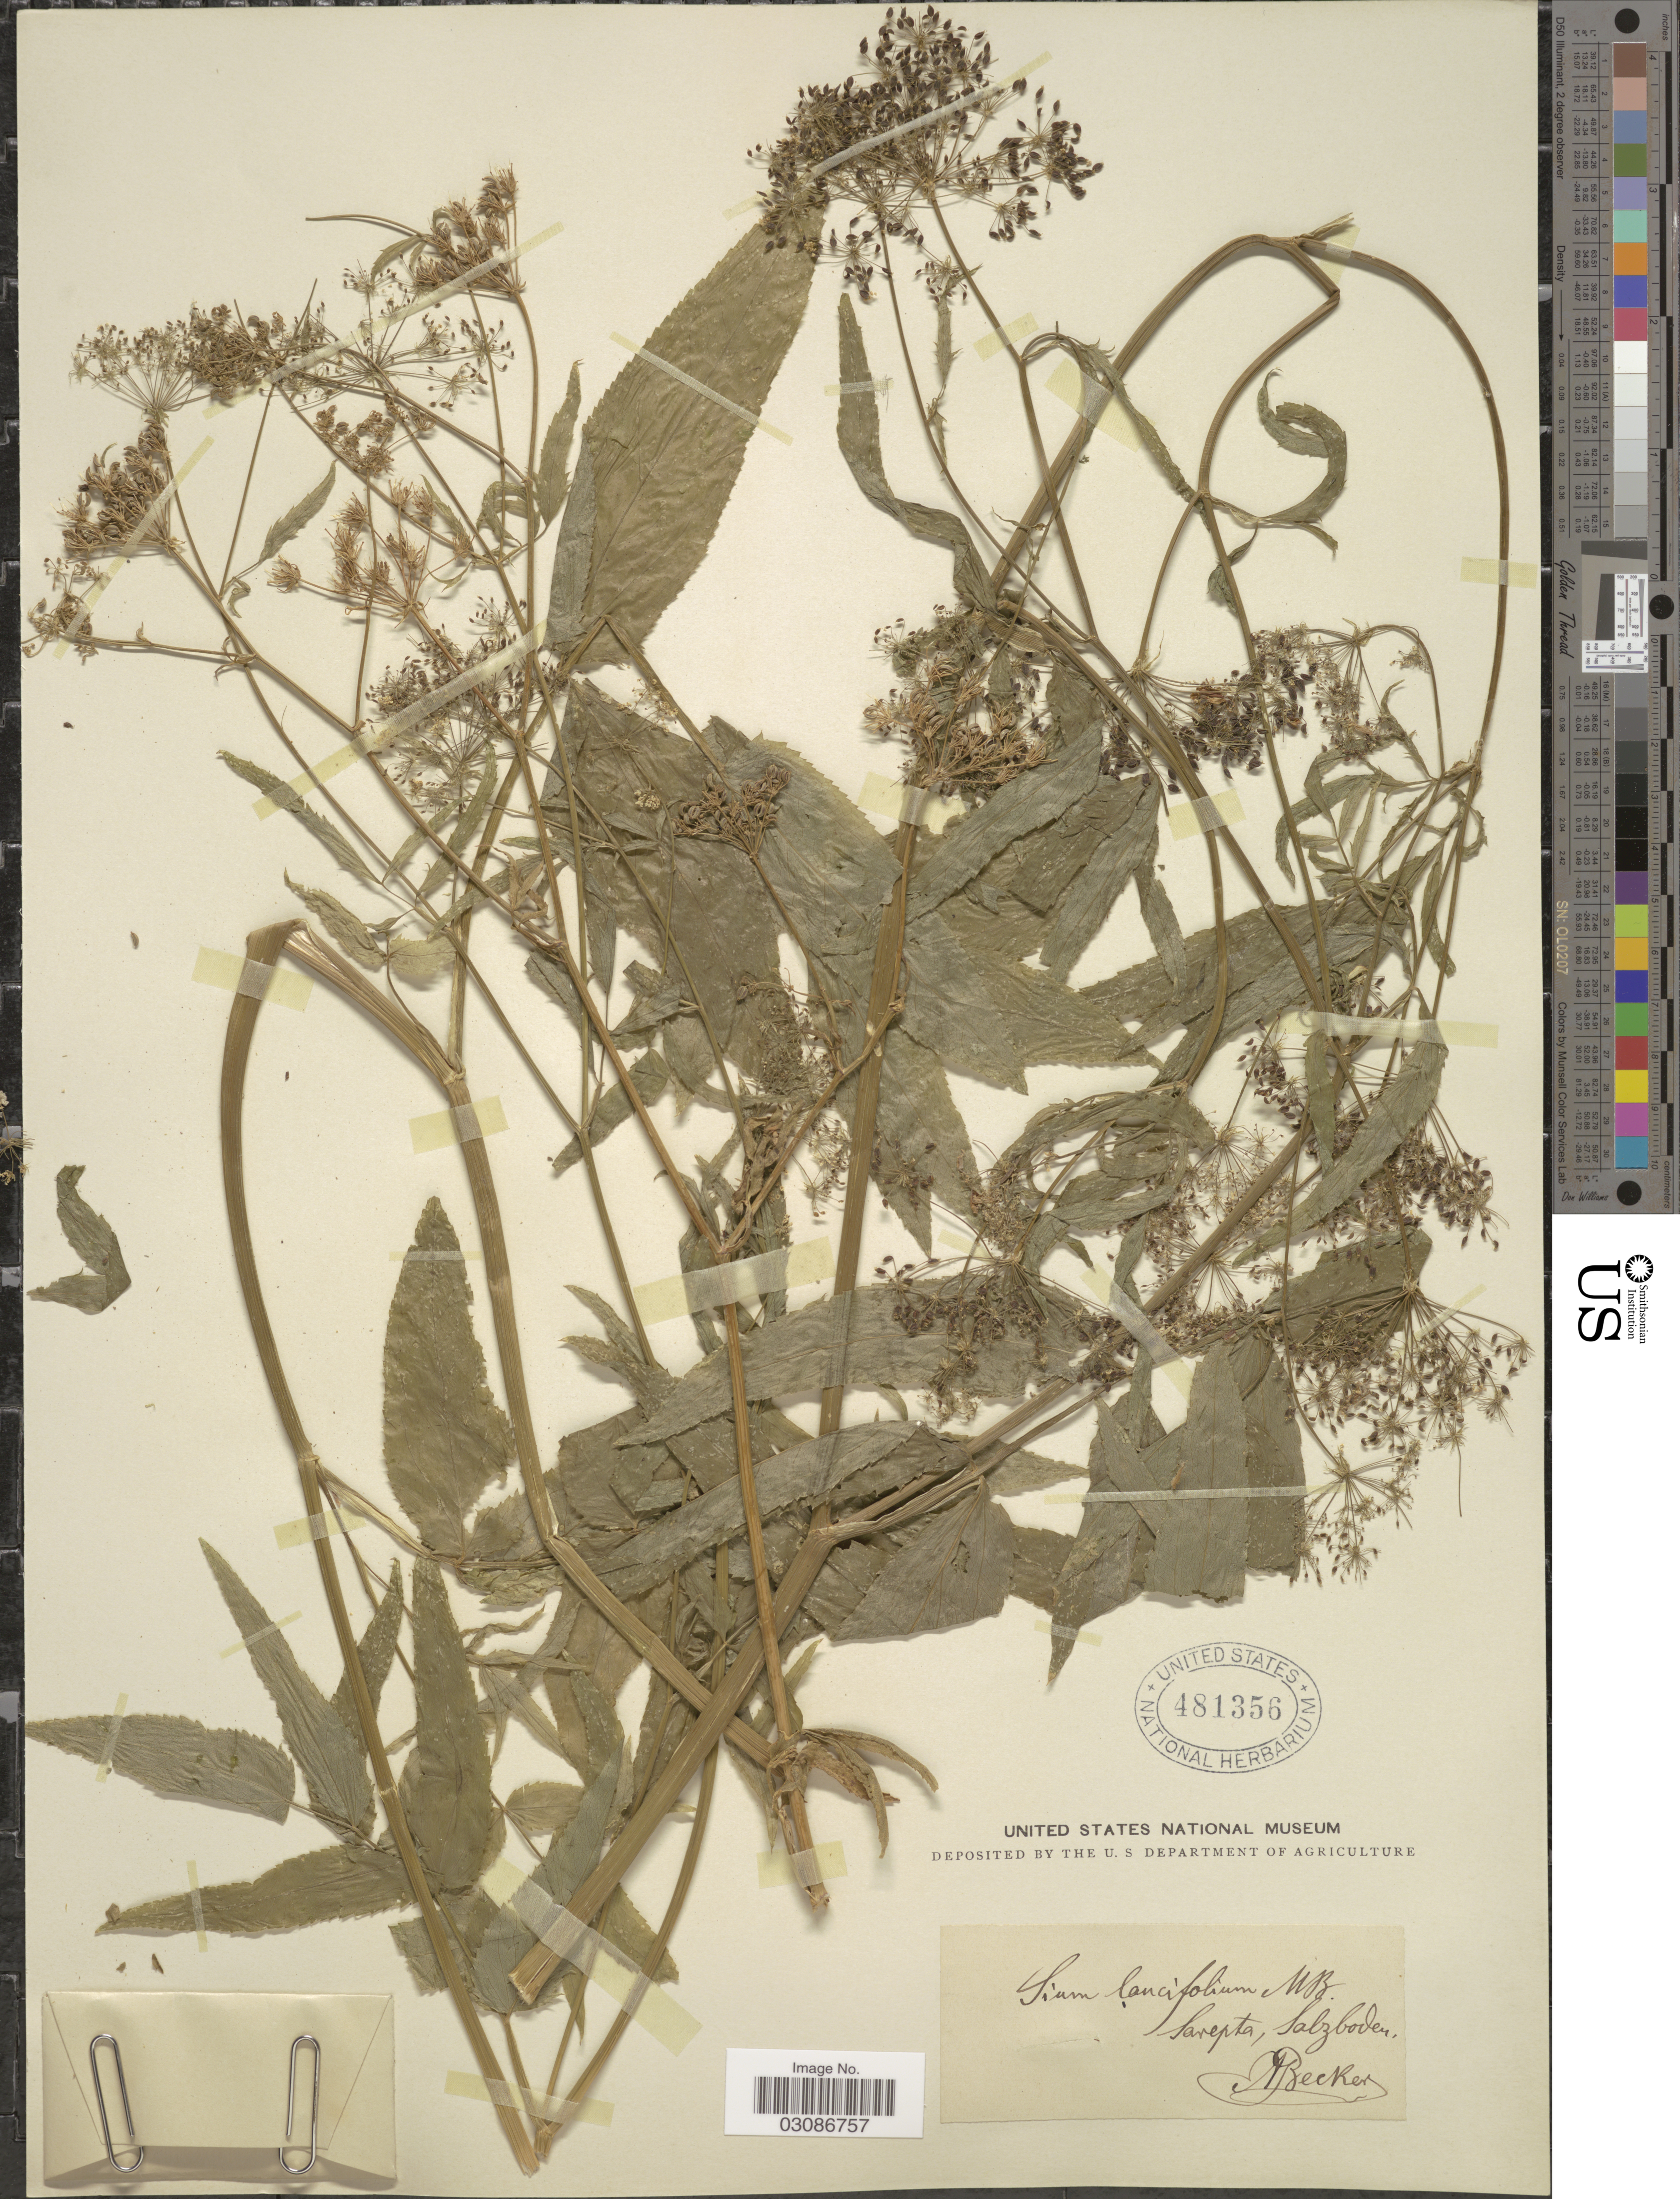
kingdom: Plantae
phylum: Tracheophyta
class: Magnoliopsida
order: Apiales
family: Apiaceae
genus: Sium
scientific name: Sium lancifolium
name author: M. Bieb.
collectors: A. Becker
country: Russian Federation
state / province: Volgograd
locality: Sarepta, Salzboden.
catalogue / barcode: US 481356